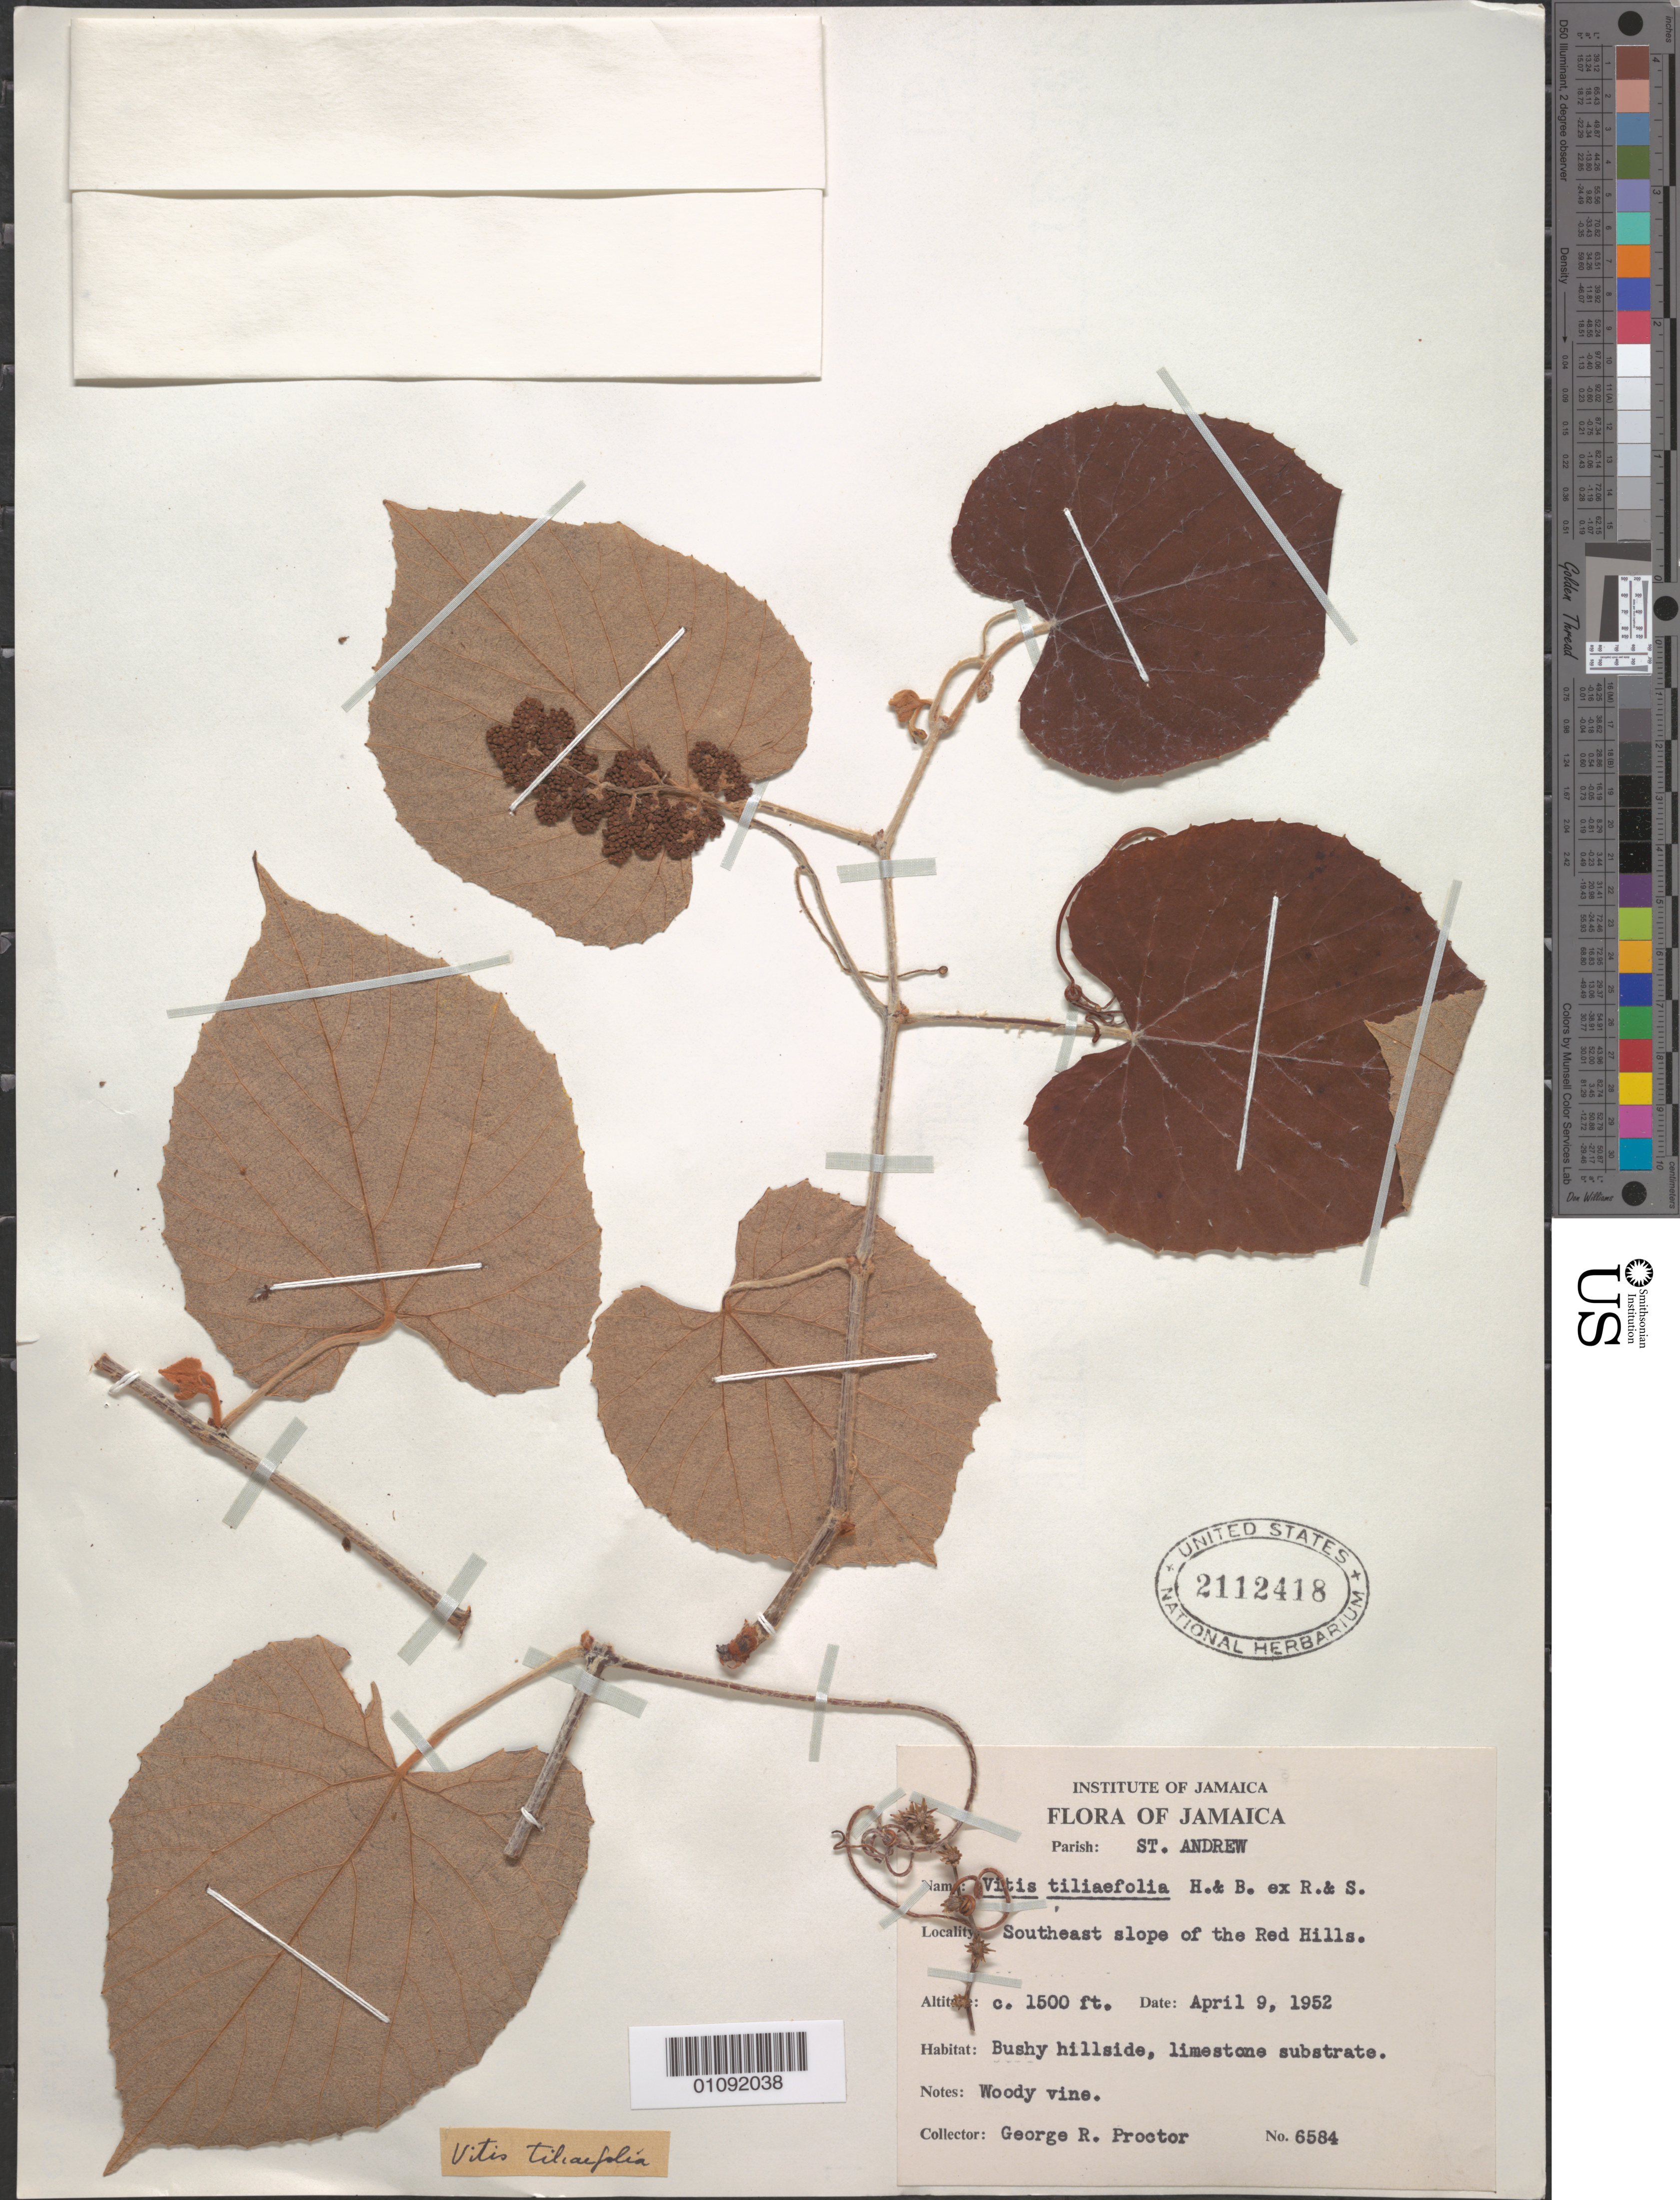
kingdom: Plantae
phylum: Tracheophyta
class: Magnoliopsida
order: Vitales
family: Vitaceae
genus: Vitis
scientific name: Vitis tiliifolia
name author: Humb. & Bonpl. ex Schult.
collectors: G. R. Proctor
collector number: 6584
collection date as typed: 09 Apr 1952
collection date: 1952-04-09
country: Jamaica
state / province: Saint Andrew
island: Jamaica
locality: SE slope of the Red Hills, Parish: St. Andrew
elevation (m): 457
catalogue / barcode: US 2112418